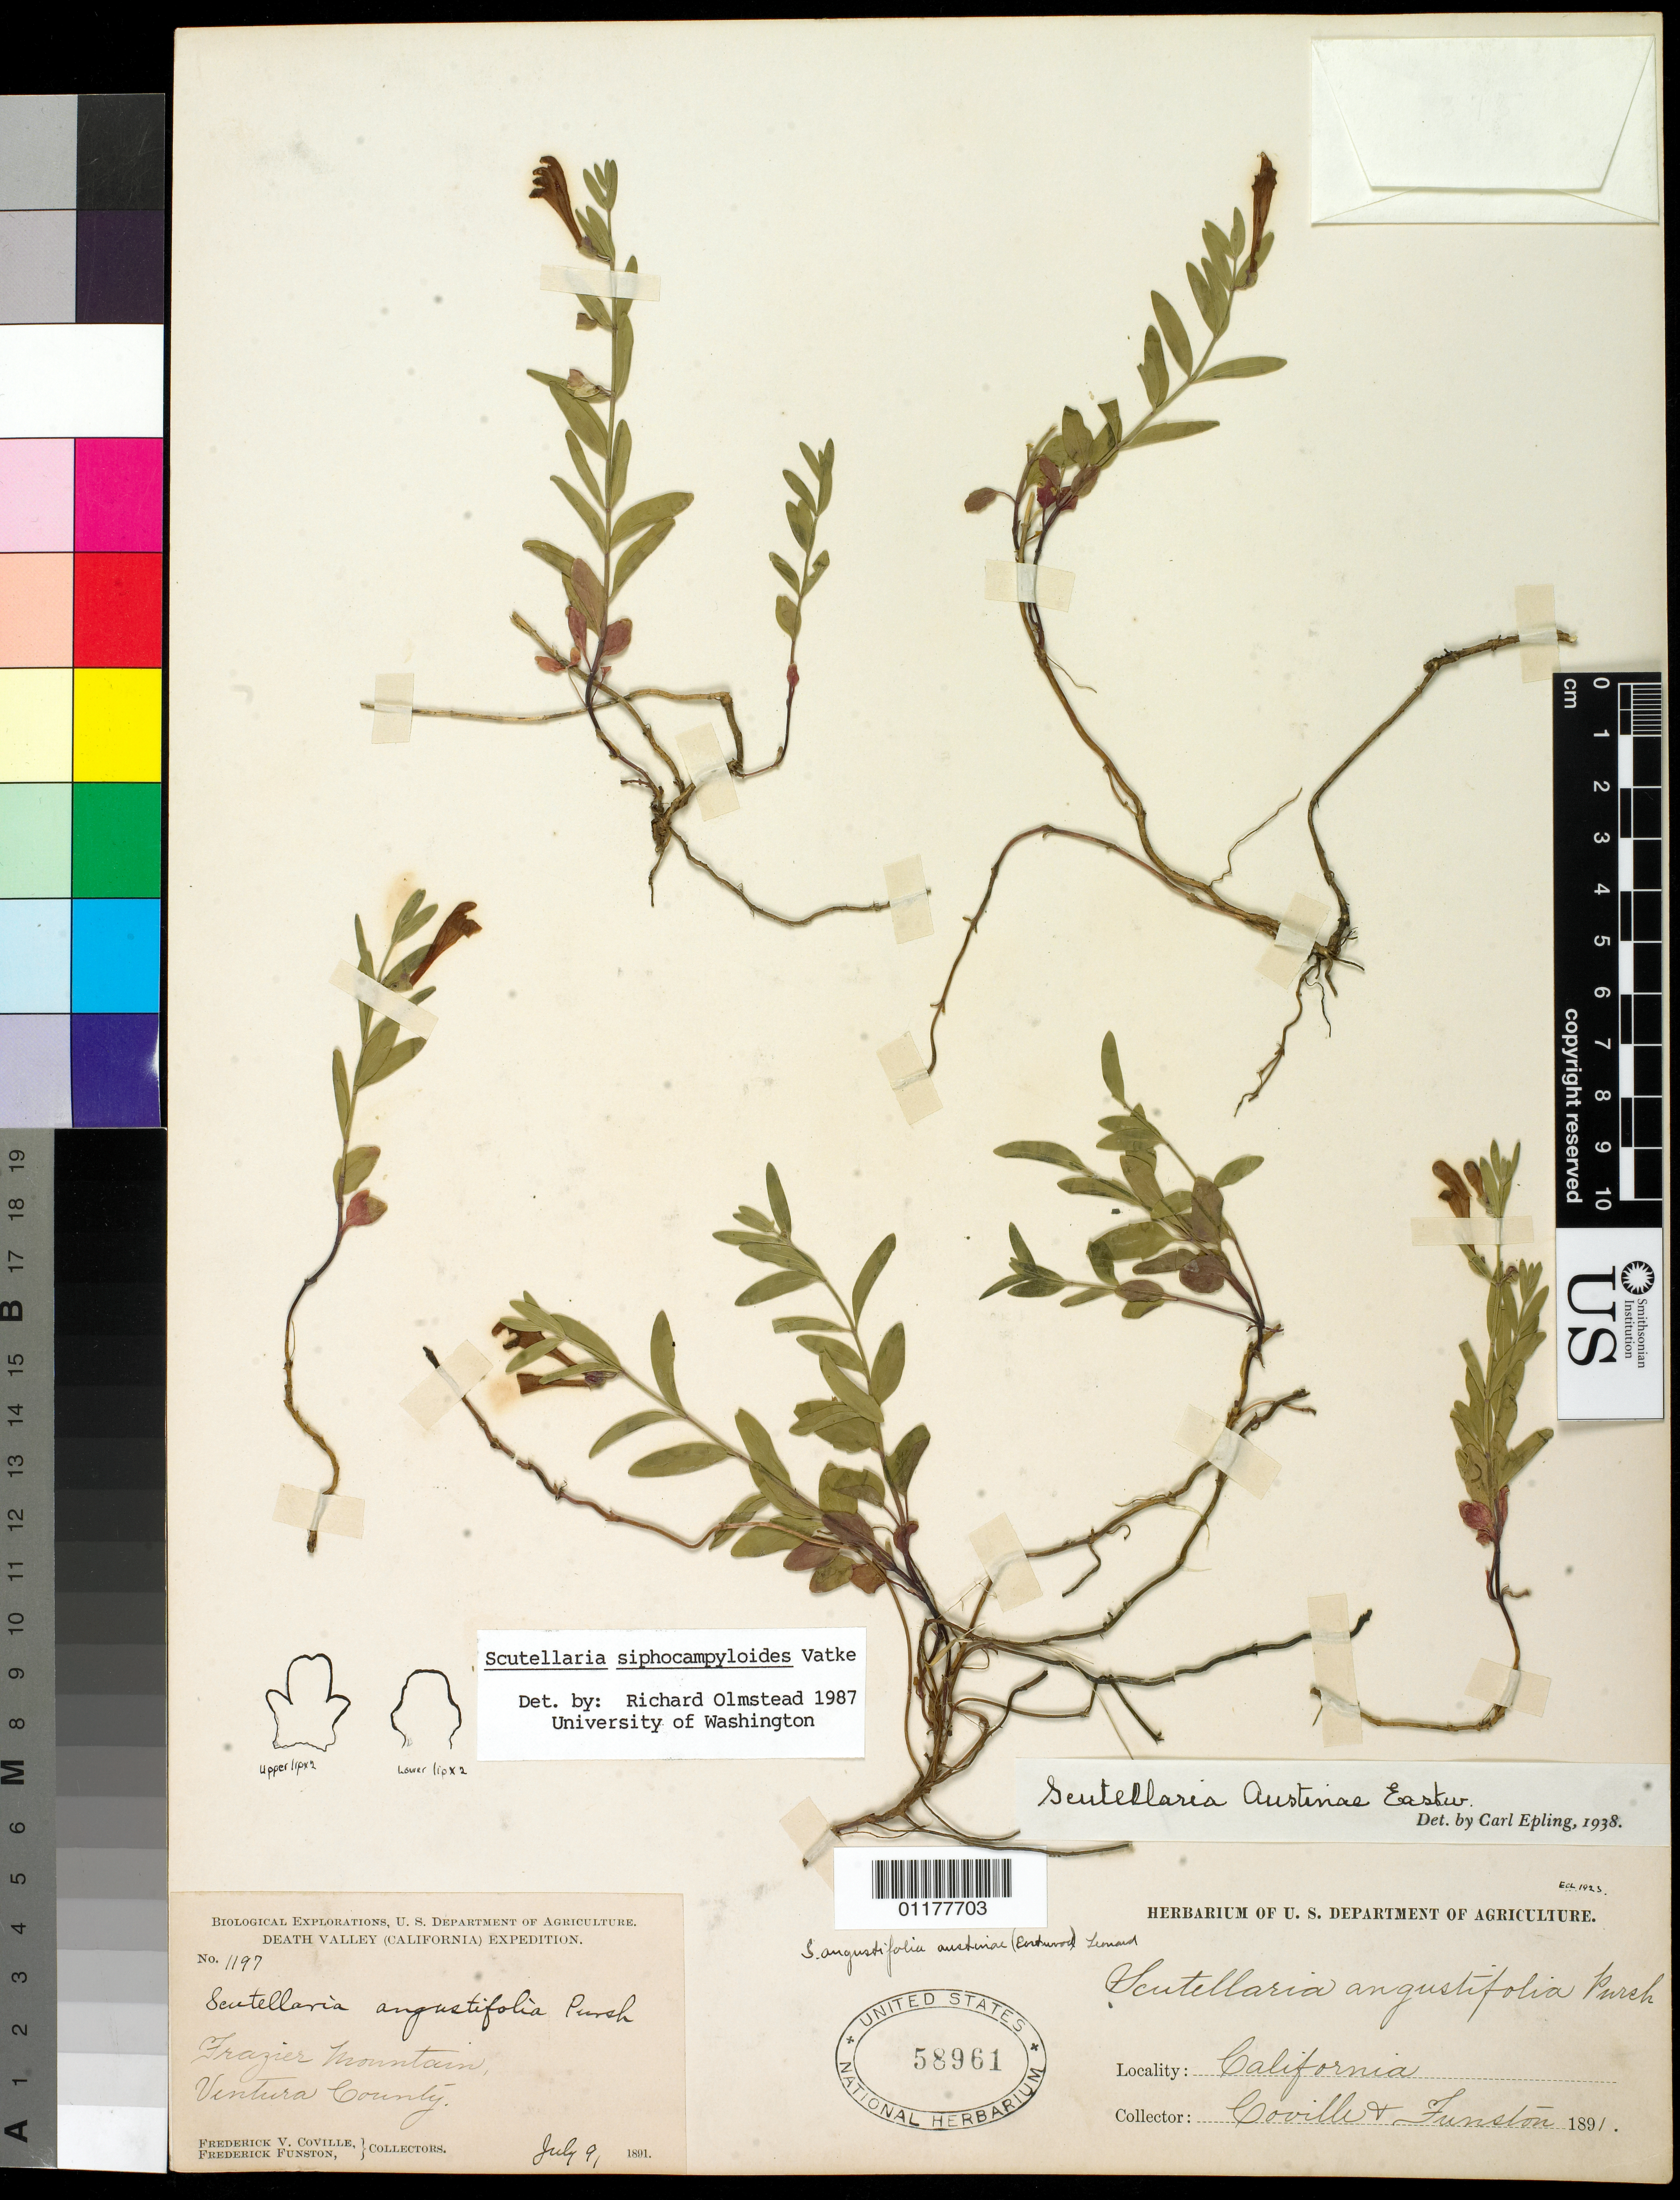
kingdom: Plantae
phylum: Tracheophyta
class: Magnoliopsida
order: Lamiales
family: Lamiaceae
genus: Scutellaria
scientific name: Scutellaria siphocampyloides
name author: Vatke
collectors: F. V. Coville & F. Funston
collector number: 1197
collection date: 1891-07-09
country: United States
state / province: California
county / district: Ventura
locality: Frazier Mountain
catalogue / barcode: US 58961